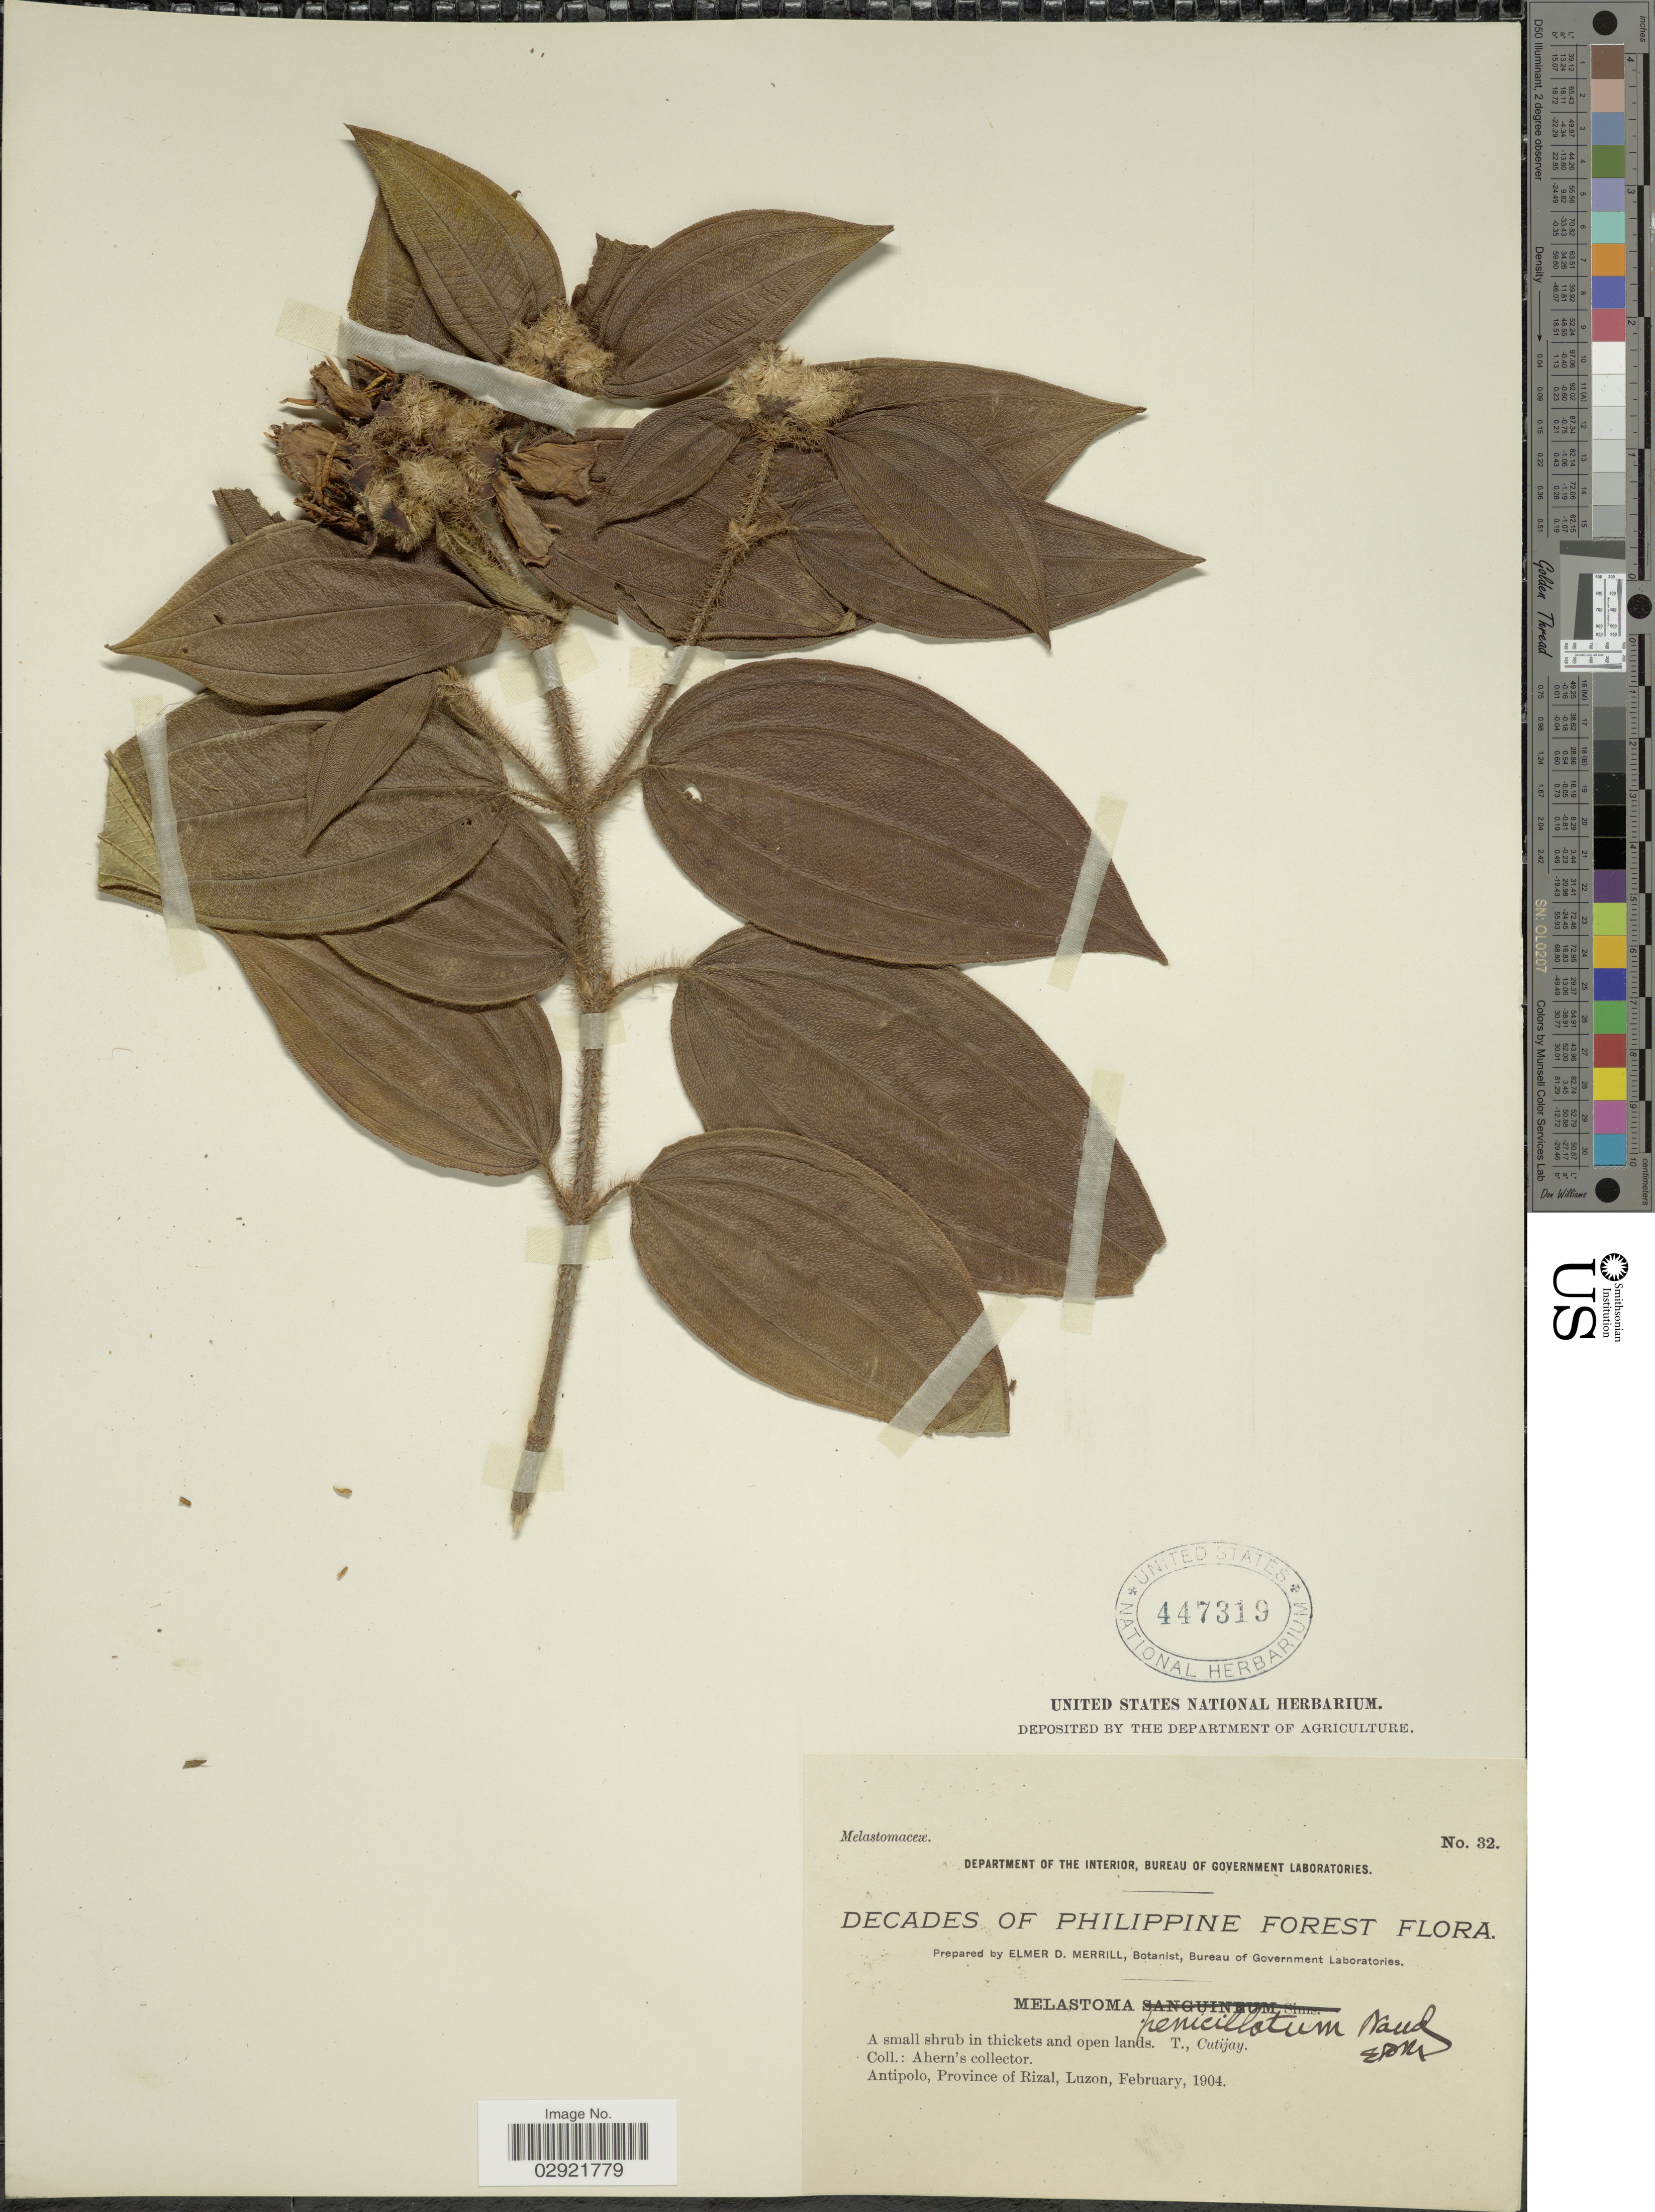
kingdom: Plantae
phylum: Tracheophyta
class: Magnoliopsida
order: Myrtales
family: Melastomataceae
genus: Melastoma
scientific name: Melastoma crinitum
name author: Roxb.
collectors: Ahern's collector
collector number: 32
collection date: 1904-02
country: Philippines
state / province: Calabarzon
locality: Philippine Forest. Antipolo, Province of Rizal, Luzon.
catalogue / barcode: US 447319